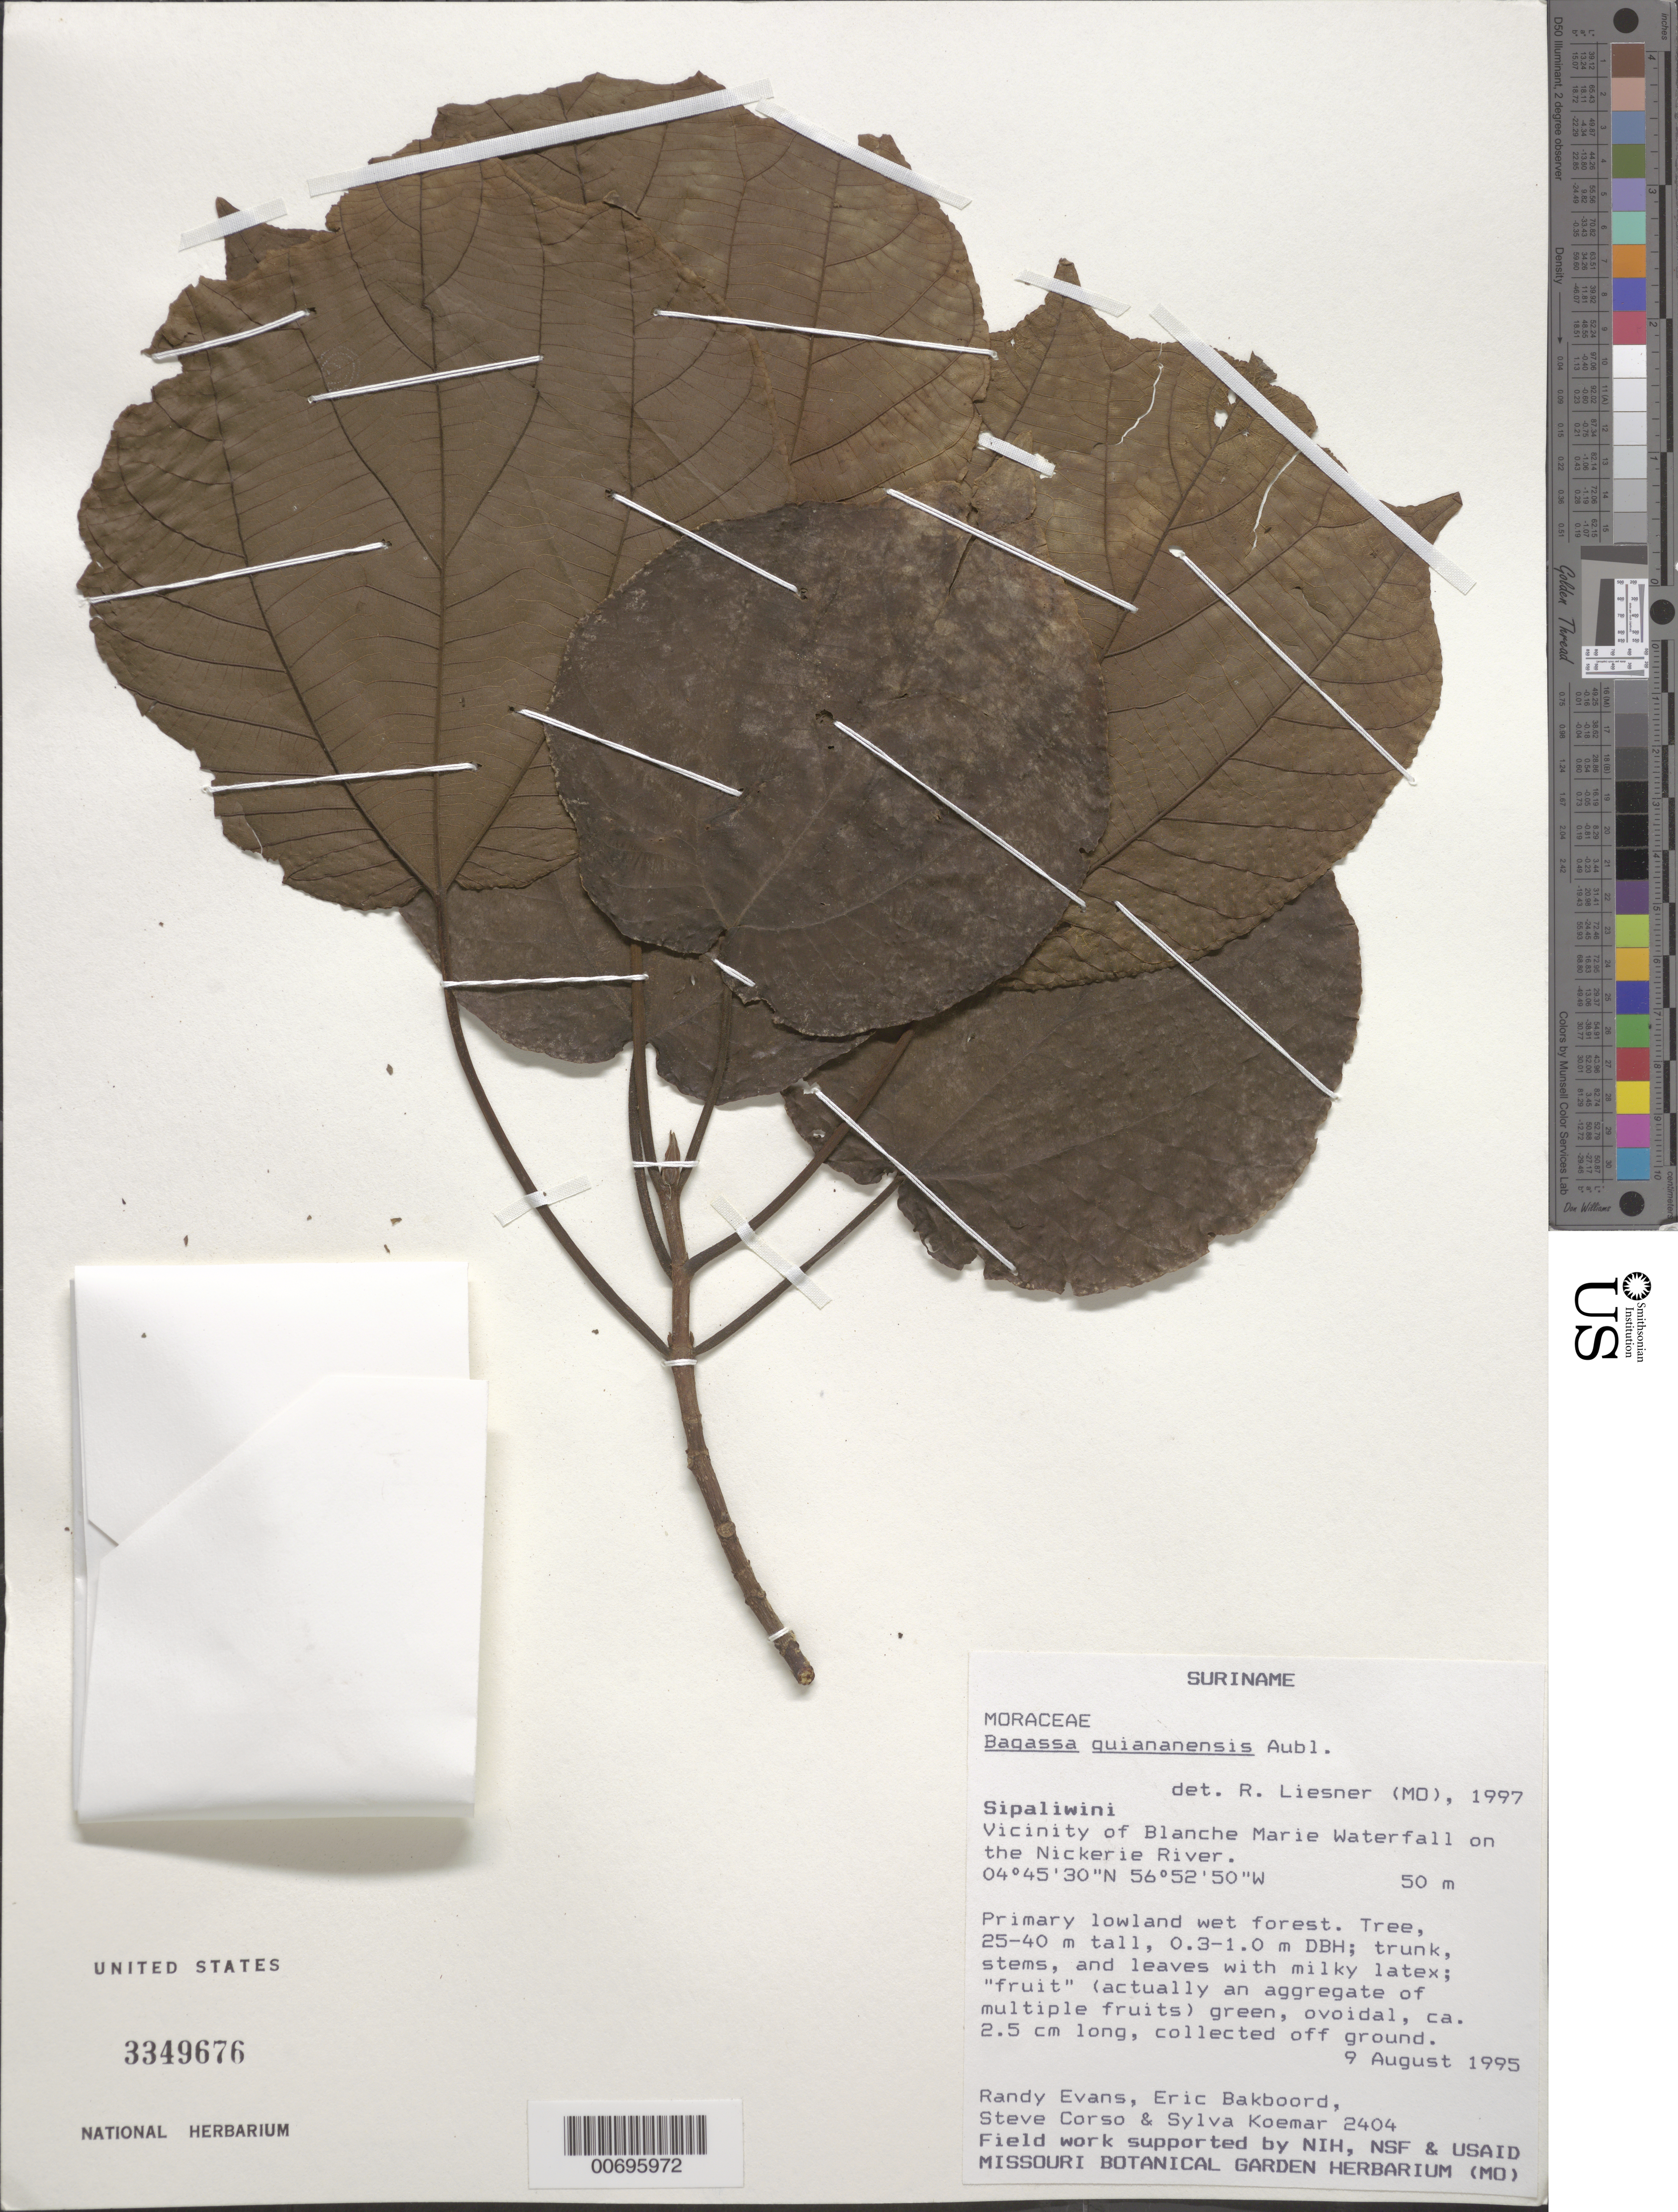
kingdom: Plantae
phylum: Tracheophyta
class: Magnoliopsida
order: Rosales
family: Moraceae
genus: Bagassa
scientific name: Bagassa guianensis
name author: Aubl.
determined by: Liesner, R. L.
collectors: R. Evans, E. Bakboord, S. Corso & S. Koemar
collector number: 2404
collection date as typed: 9-Aug-95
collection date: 1995-08-09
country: Suriname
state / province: Sipaliwini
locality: Blanche Marie Waterfall, vic., on Nickerie R.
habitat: Primary lowland wet forest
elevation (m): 50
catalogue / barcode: US 3349676